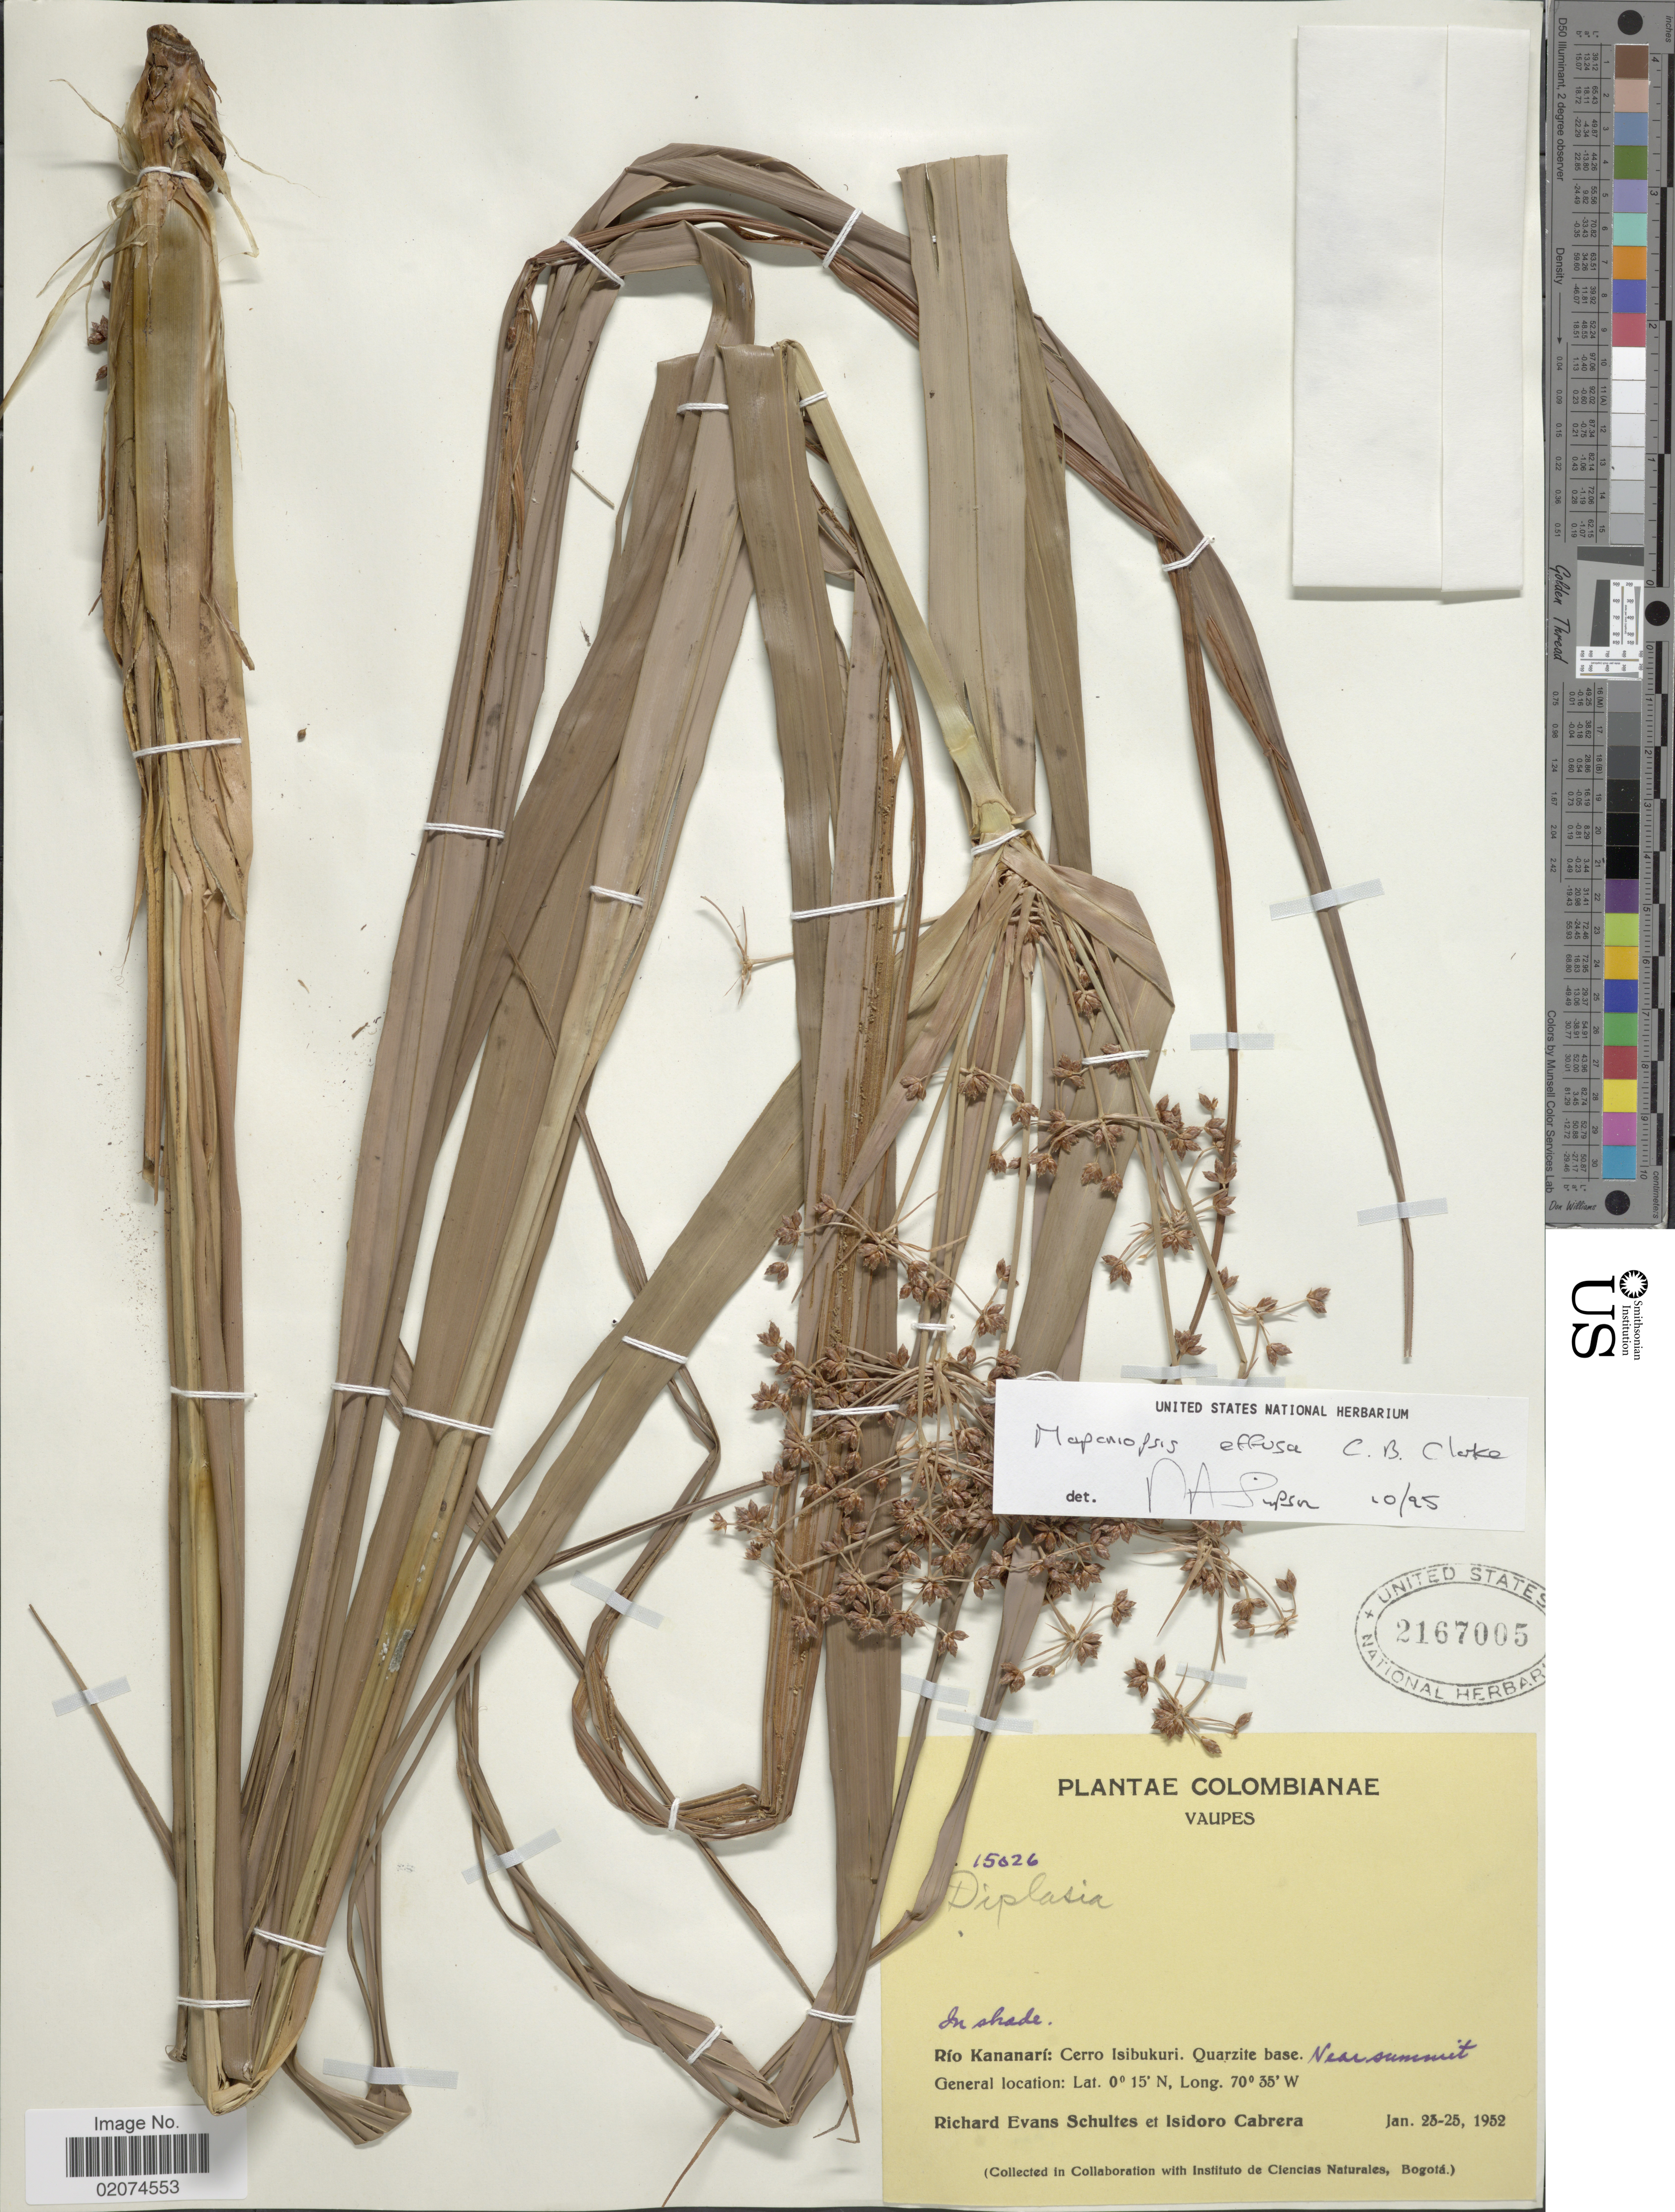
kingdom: Plantae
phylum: Tracheophyta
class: Liliopsida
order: Poales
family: Cyperaceae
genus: Mapania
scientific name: Mapania effusa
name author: (C.B. Clarke) T. Koyama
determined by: Strong, Mark T., (BOT), Smithsonian Institution - National Museum of Natural History (UNITED STATES)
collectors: R. E. Schultes & I. Cabrera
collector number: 15026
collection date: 1952-01-23/1952-01-25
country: Colombia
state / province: Vaupés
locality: Vaupes, Rio Kanarari: cerro Isibukuri. Quarzite base. Near summit General location.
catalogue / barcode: US 2167005